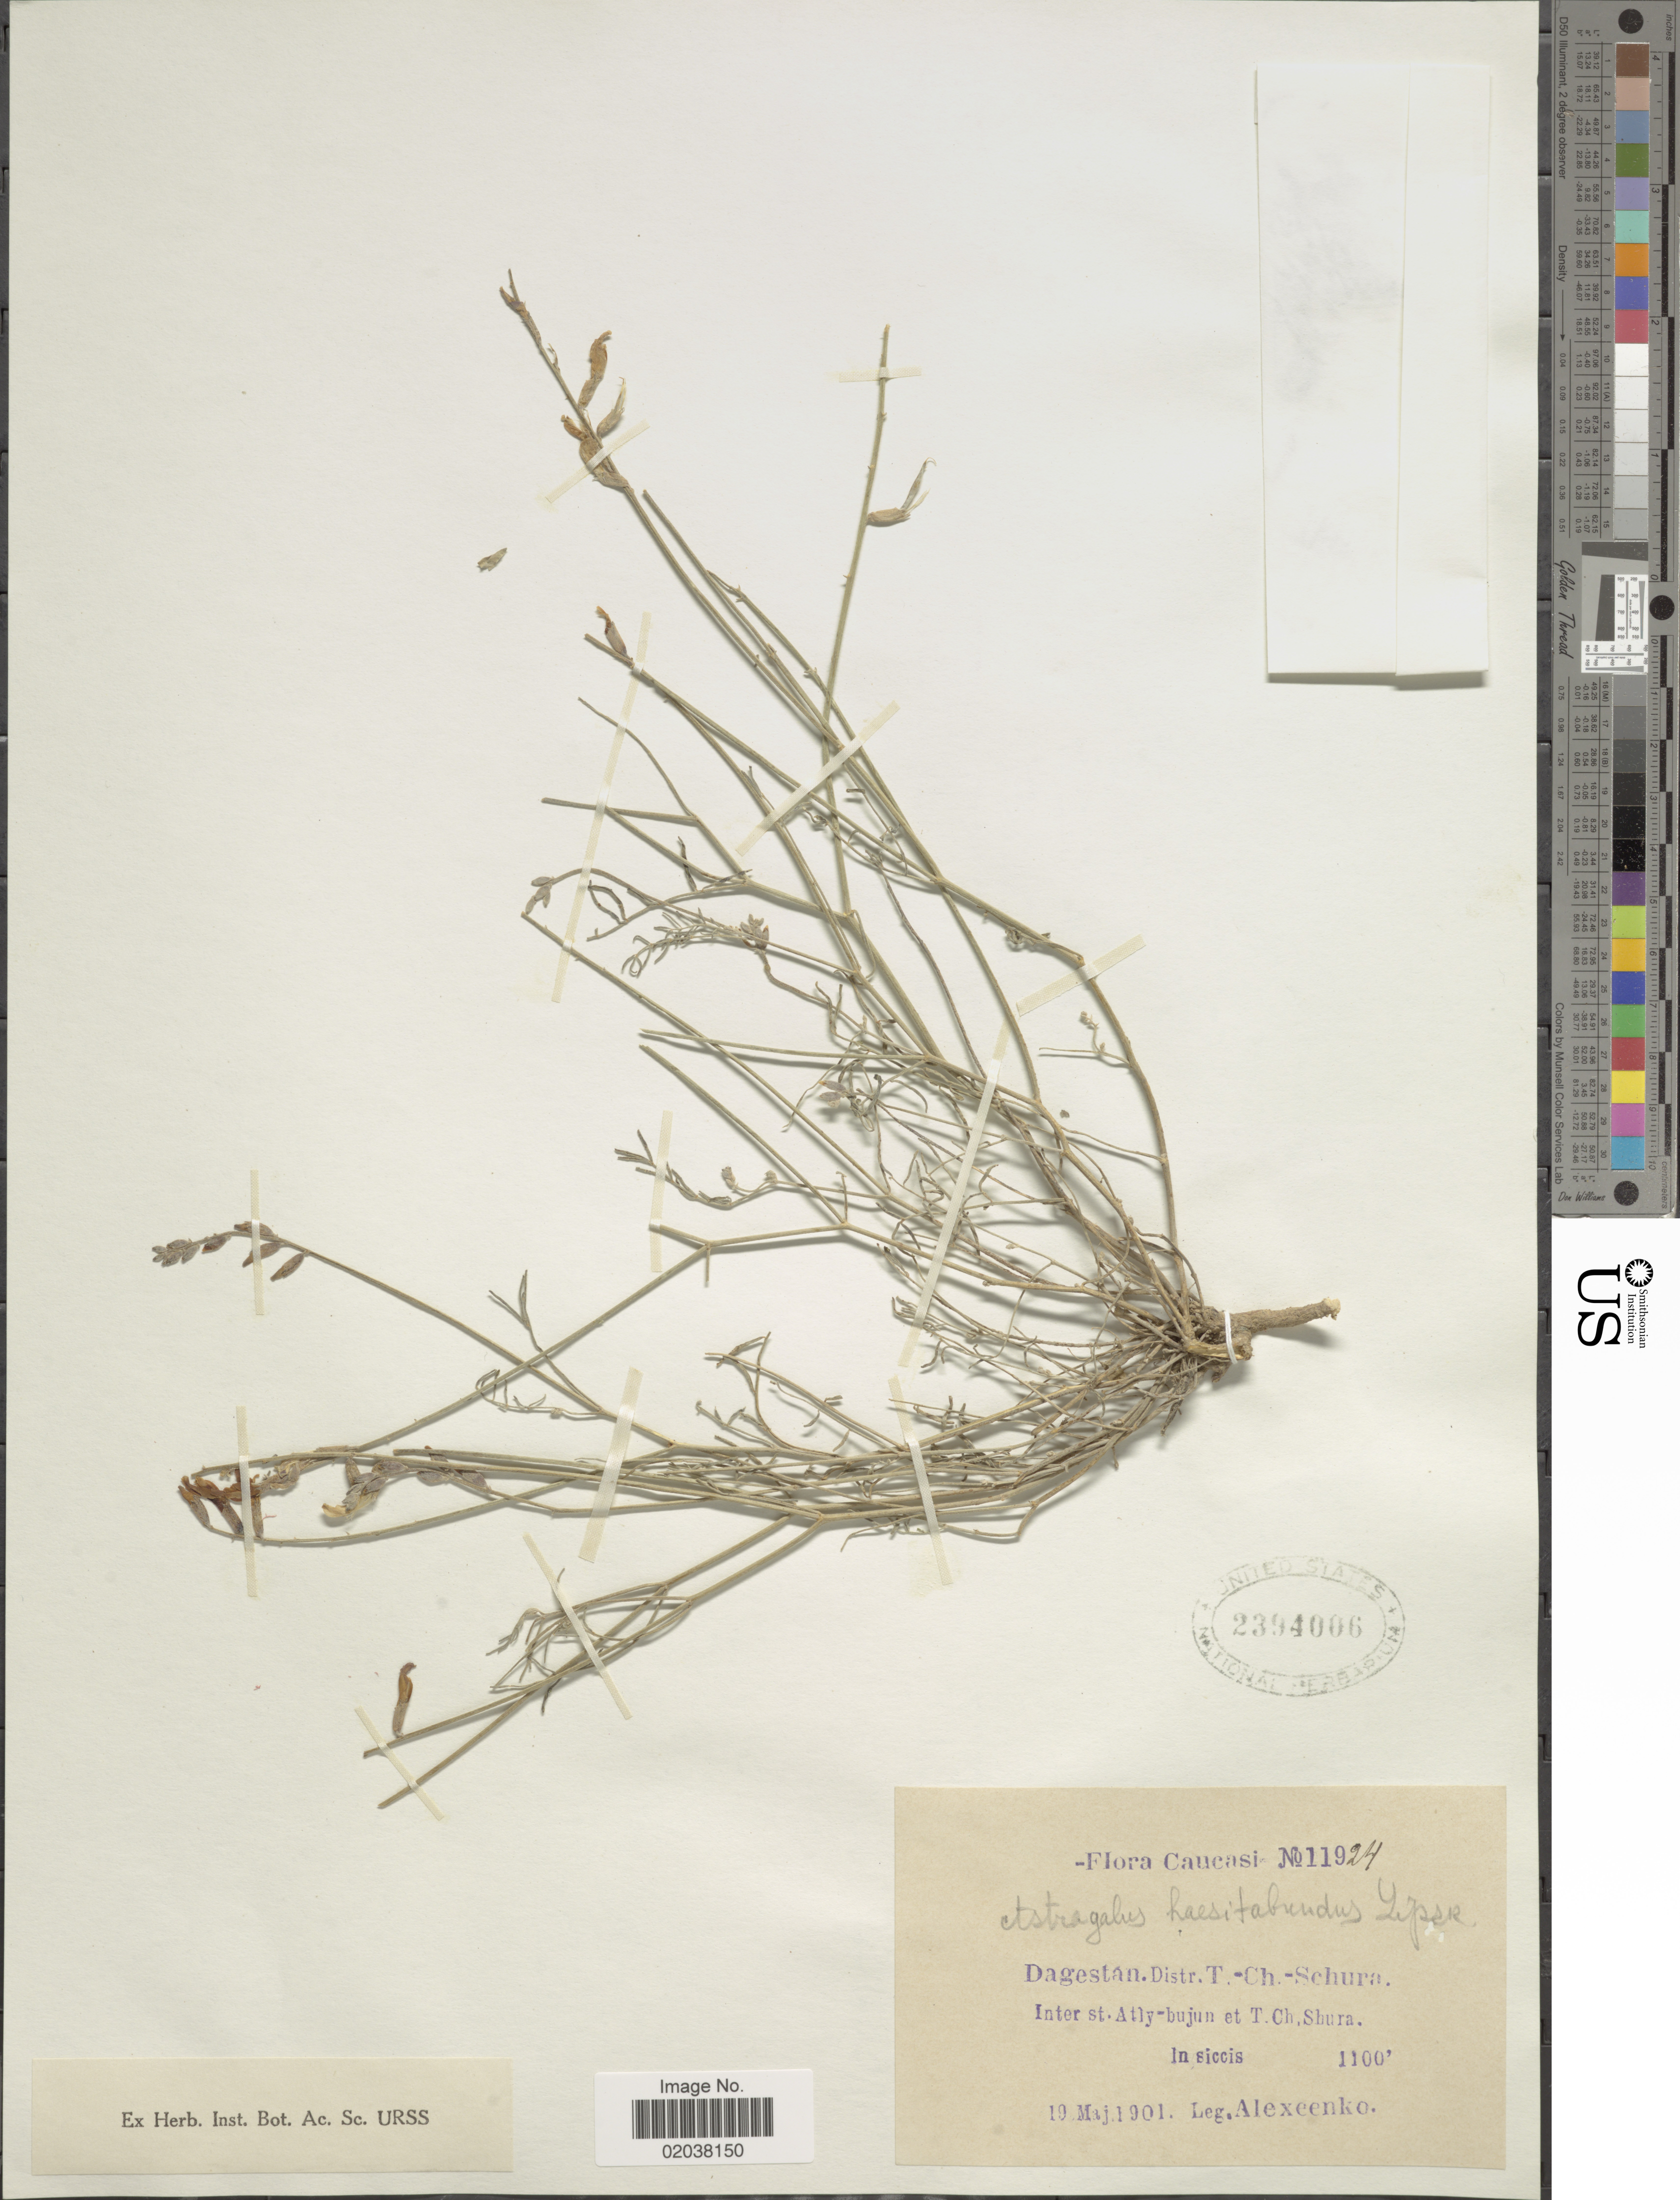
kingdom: Plantae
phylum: Tracheophyta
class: Magnoliopsida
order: Fabales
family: Fabaceae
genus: Astragalus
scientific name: Astragalus haesitabundus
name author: Lipsky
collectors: Alexeenko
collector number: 11924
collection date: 1901-05-19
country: Russian Federation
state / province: Dagestan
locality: Caycasi, Distr. T-Ch-Schura, inter St. Atly-bujun et Ch, Shura, In siccis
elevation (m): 335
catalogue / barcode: US 2394006